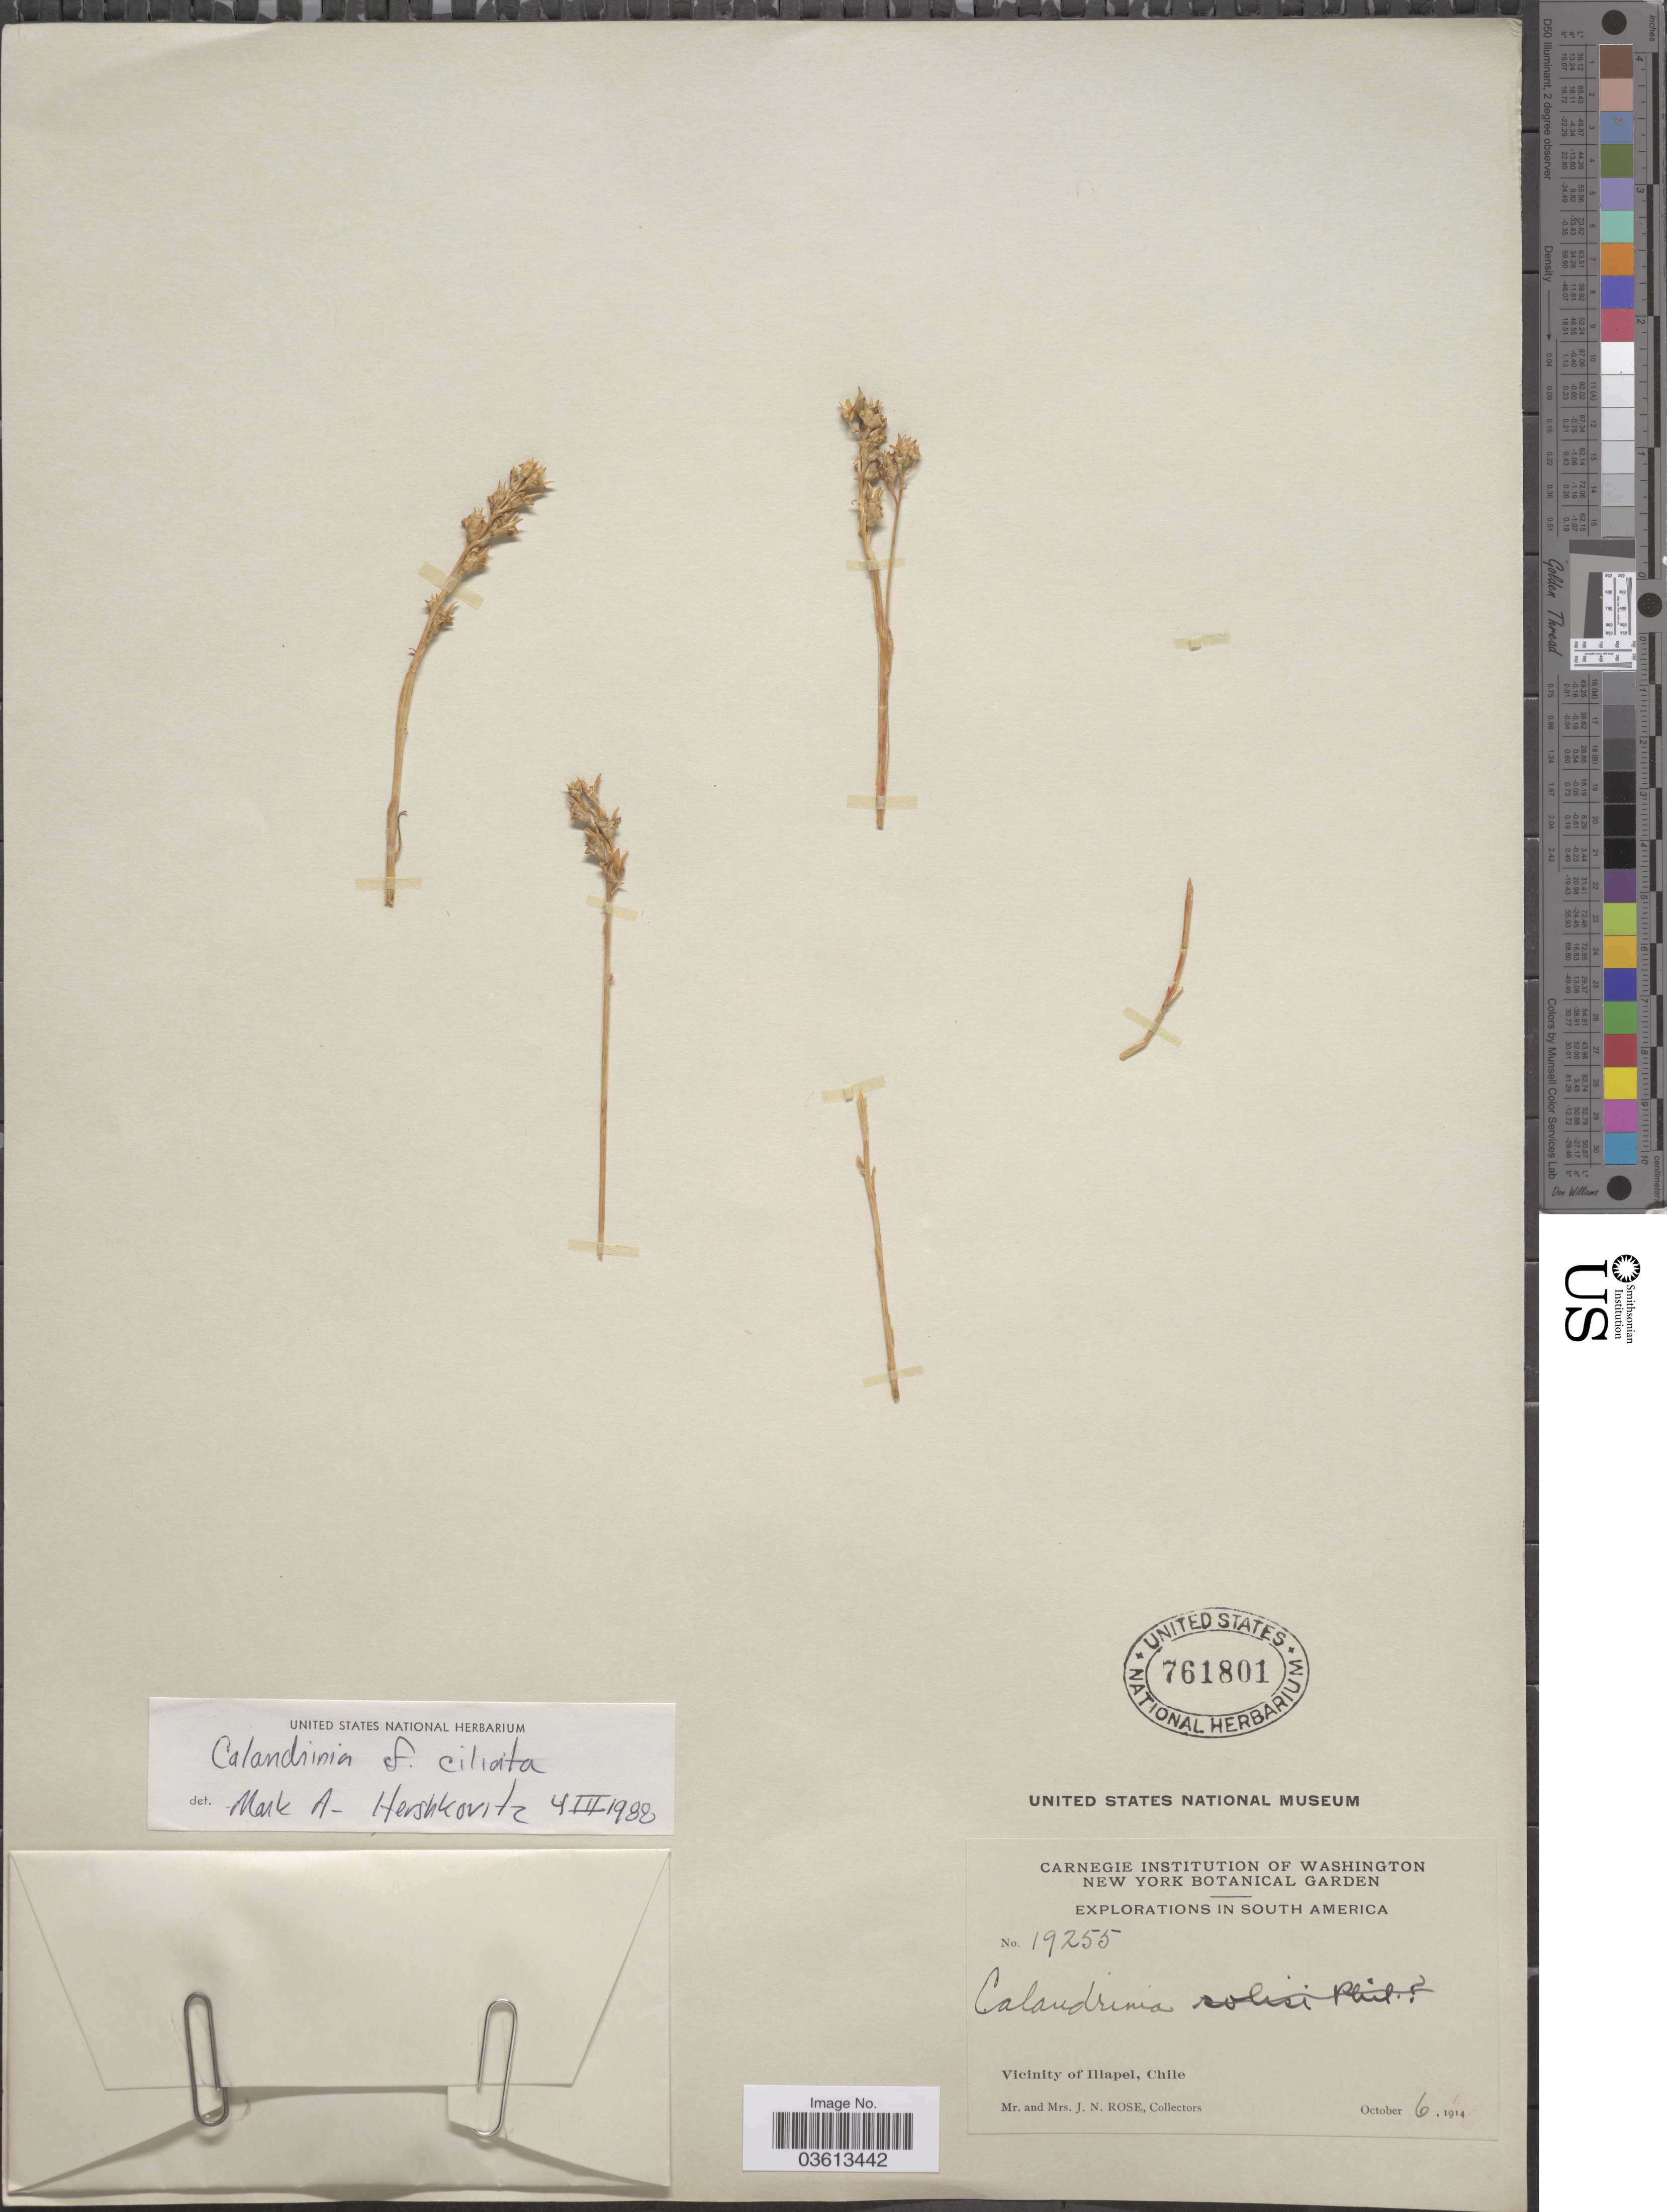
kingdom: Plantae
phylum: Tracheophyta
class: Magnoliopsida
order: Caryophyllales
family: Montiaceae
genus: Calandrinia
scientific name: Calandrinia ciliata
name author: (Ruiz & Pav.) DC.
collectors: J. N. Rose & L. B. Rose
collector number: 19255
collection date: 1914-10-06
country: Chile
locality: Vicinity of Illapel.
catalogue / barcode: US 761801